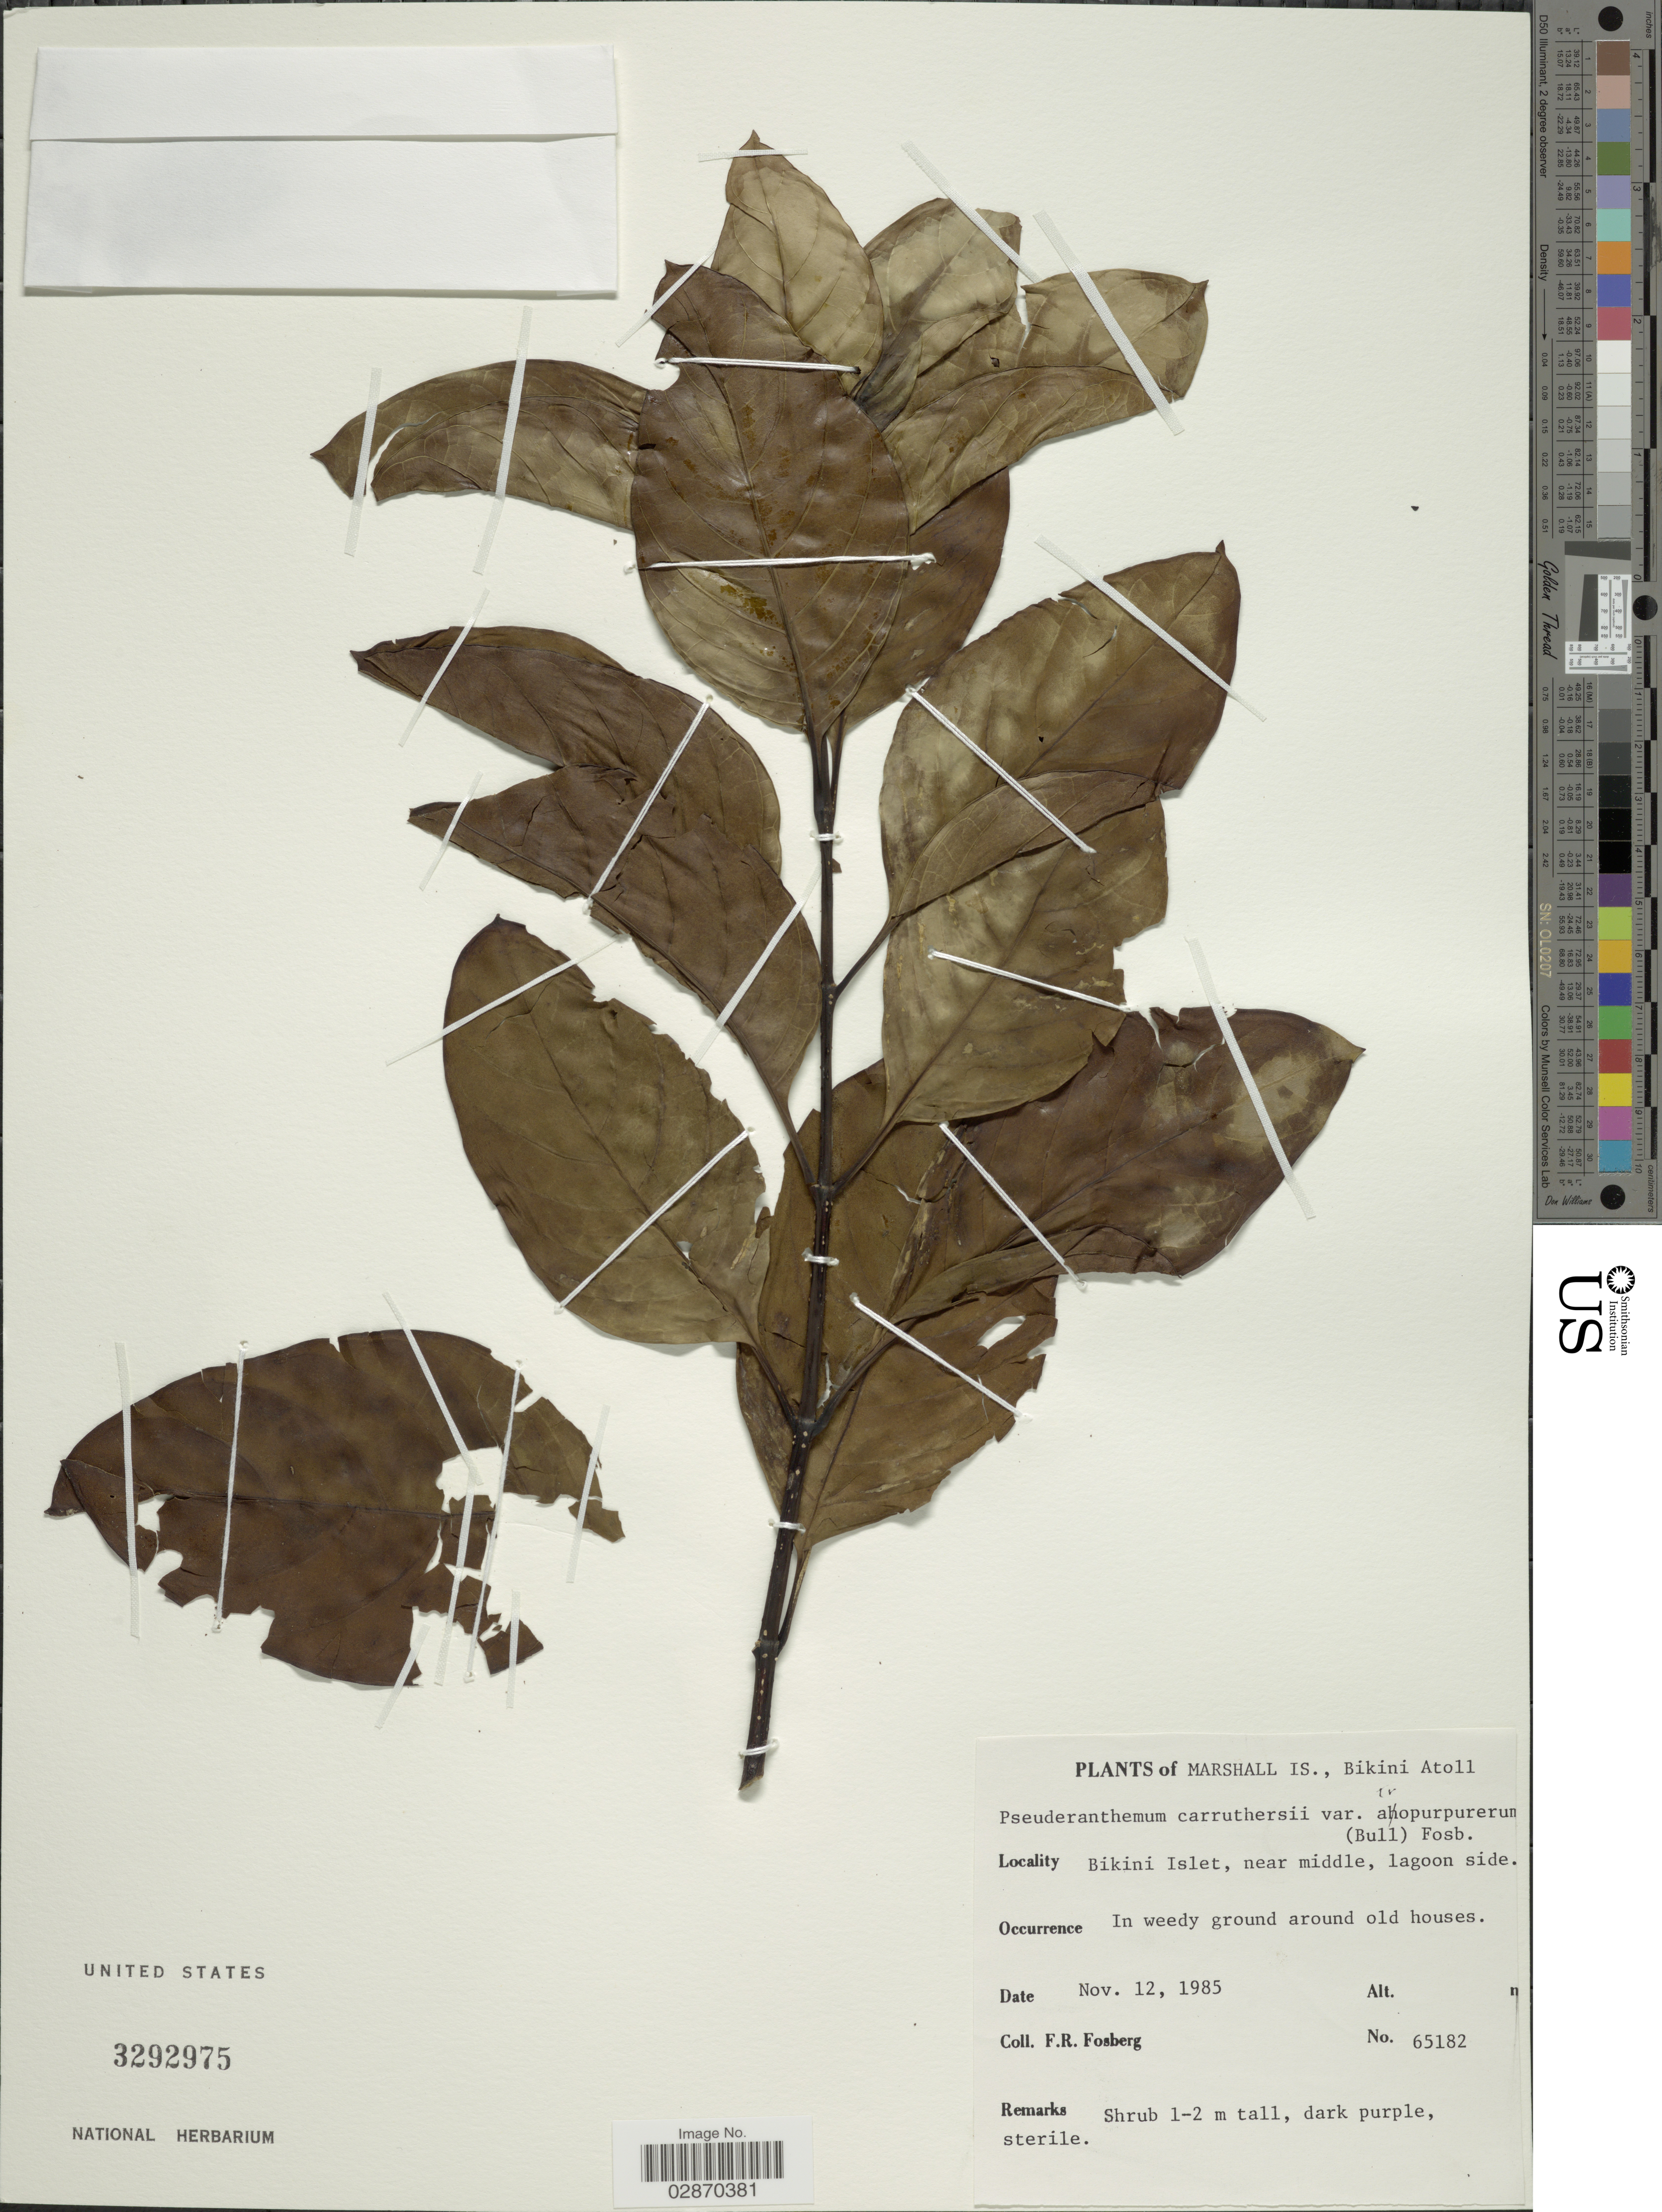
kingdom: Plantae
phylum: Tracheophyta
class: Magnoliopsida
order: Lamiales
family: Acanthaceae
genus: Pseuderanthemum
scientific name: Pseuderanthemum carruthersii var. atropurpureum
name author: (W. Bull) Fosberg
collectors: F. R. Fosberg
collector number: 65182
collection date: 1985-11-12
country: Marshall Islands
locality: Bikini Atoll. Bikini Islet, near middle, lagoon side.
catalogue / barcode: US 3292975